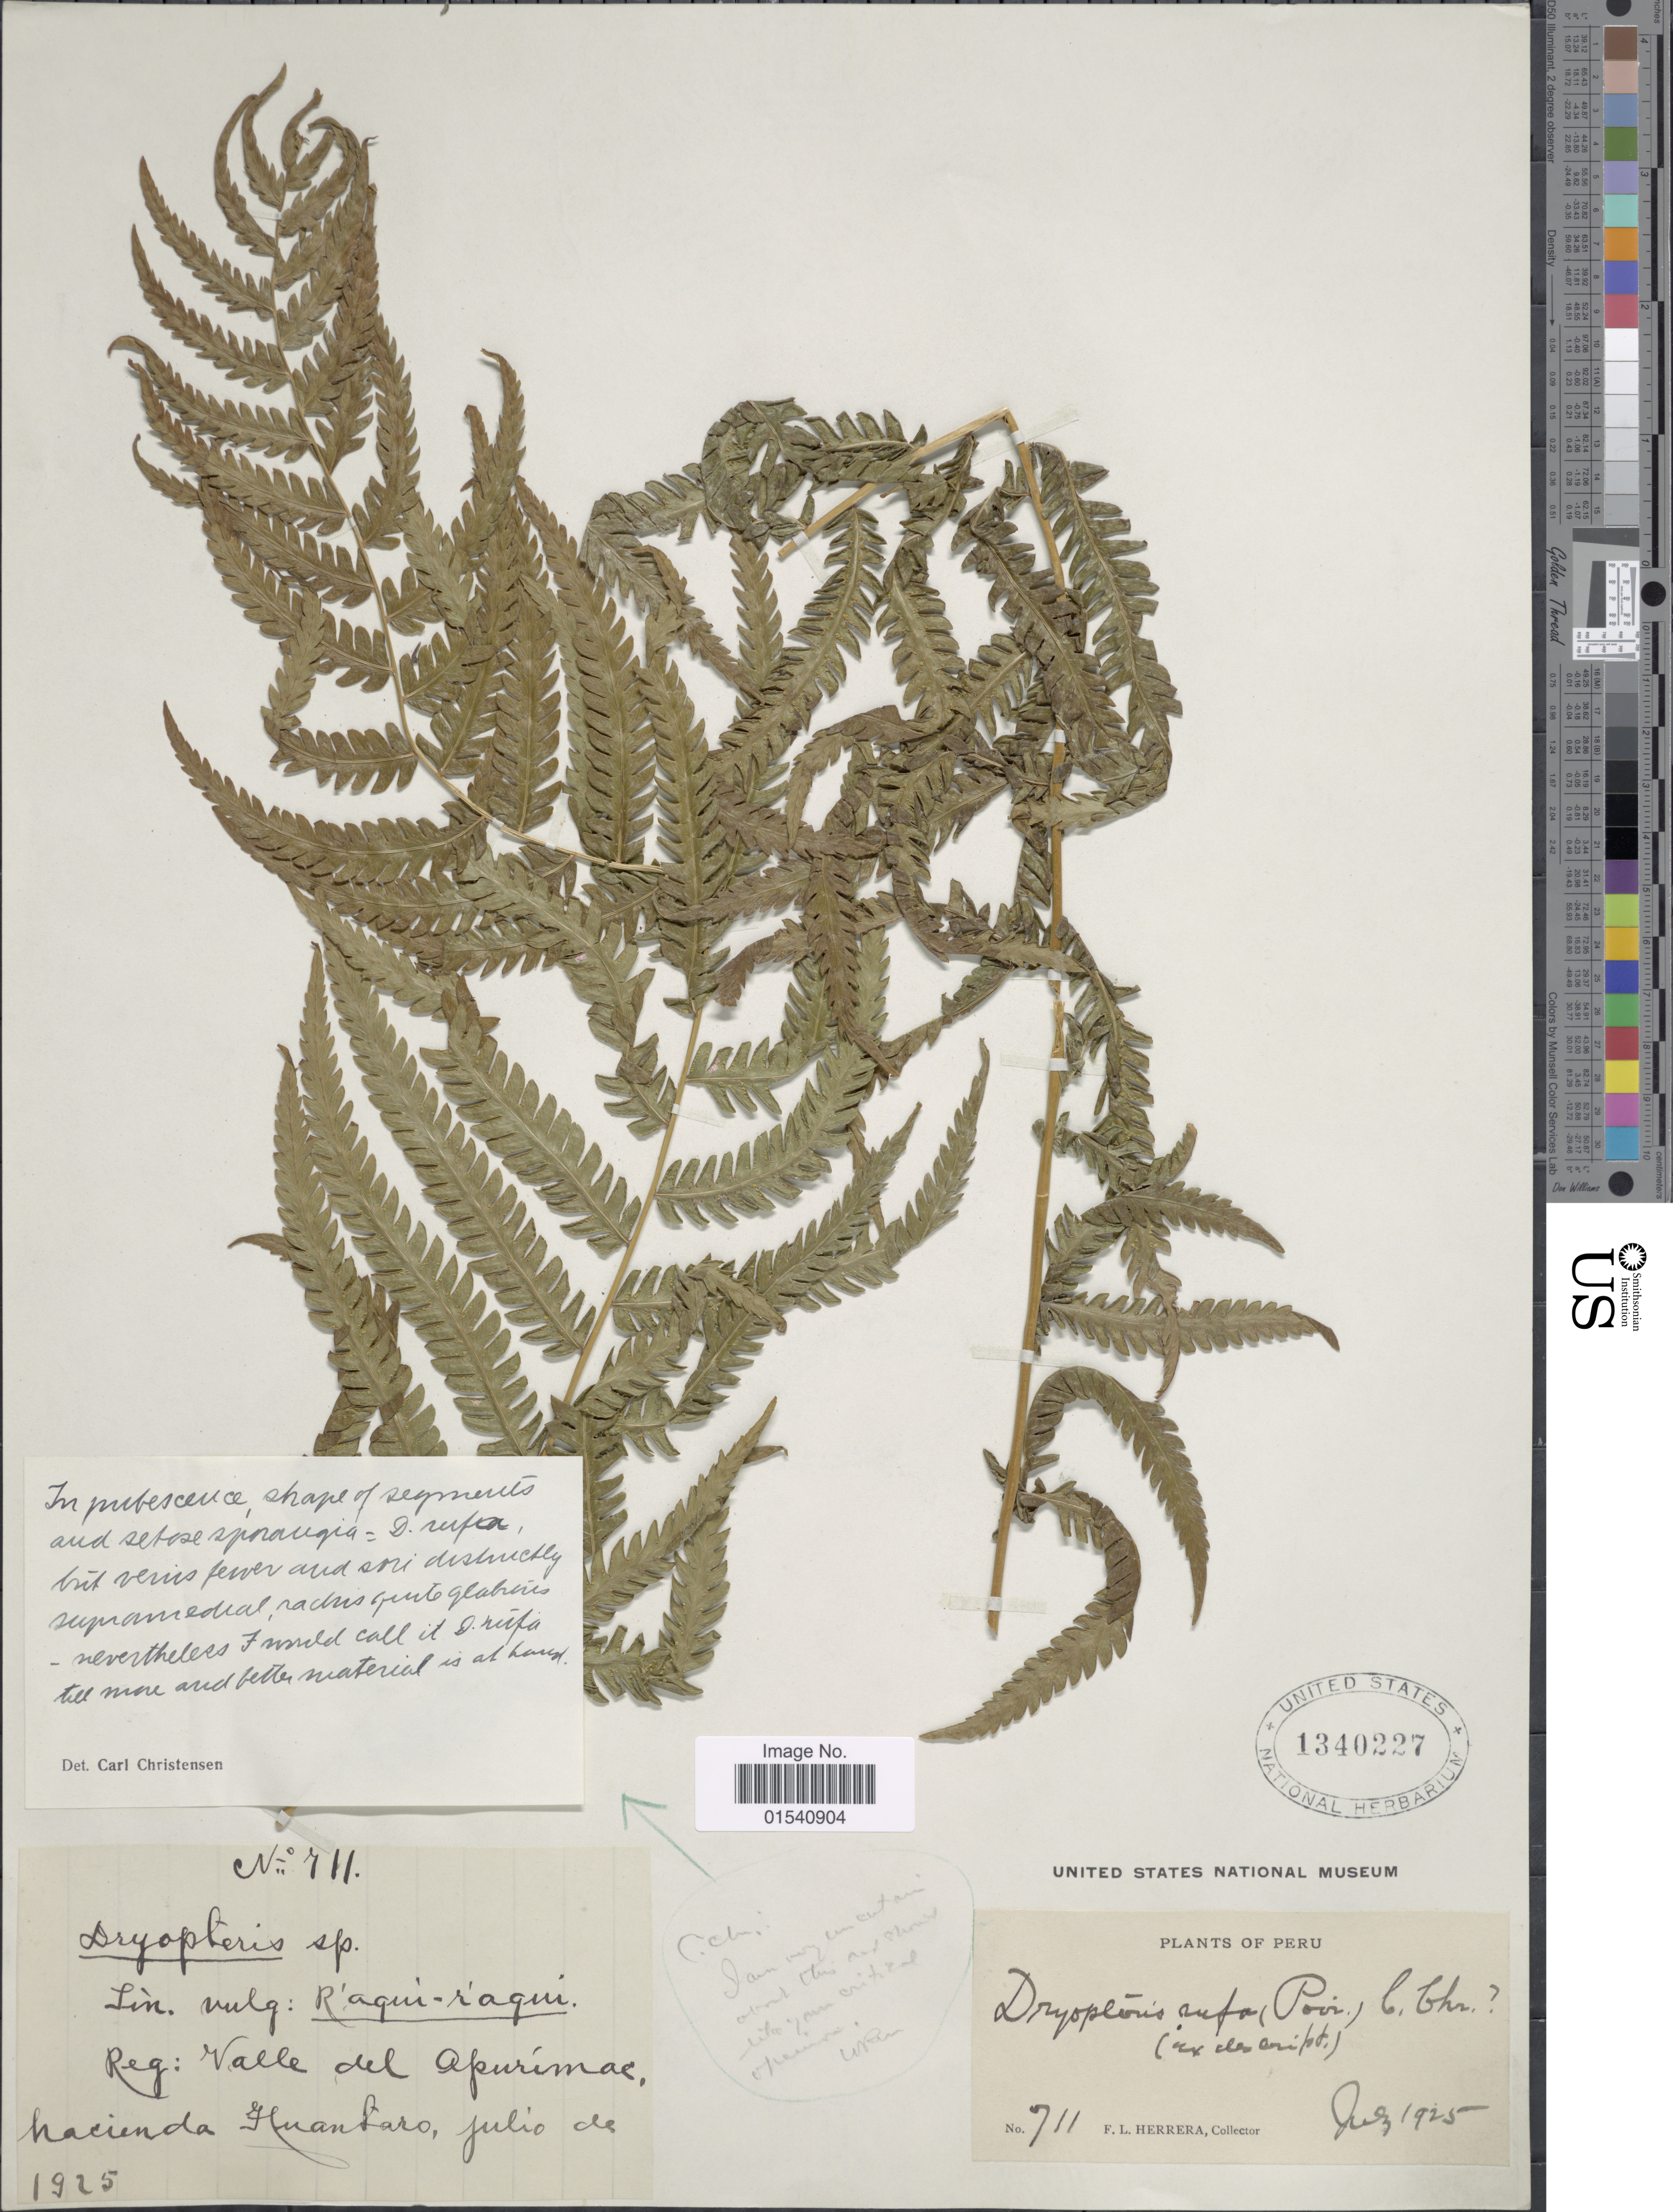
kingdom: Plantae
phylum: Tracheophyta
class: Polypodiopsida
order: Polypodiales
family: Thelypteridaceae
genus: Amauropelta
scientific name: Amauropelta rufa (Poir.) comb. nov., ined 2015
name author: (Poir.)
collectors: F. L. Herrera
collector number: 711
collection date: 1925-07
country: Peru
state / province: Apurímac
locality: Valle de Apurímac, Hacienda Huantaro.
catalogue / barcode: US 1340227